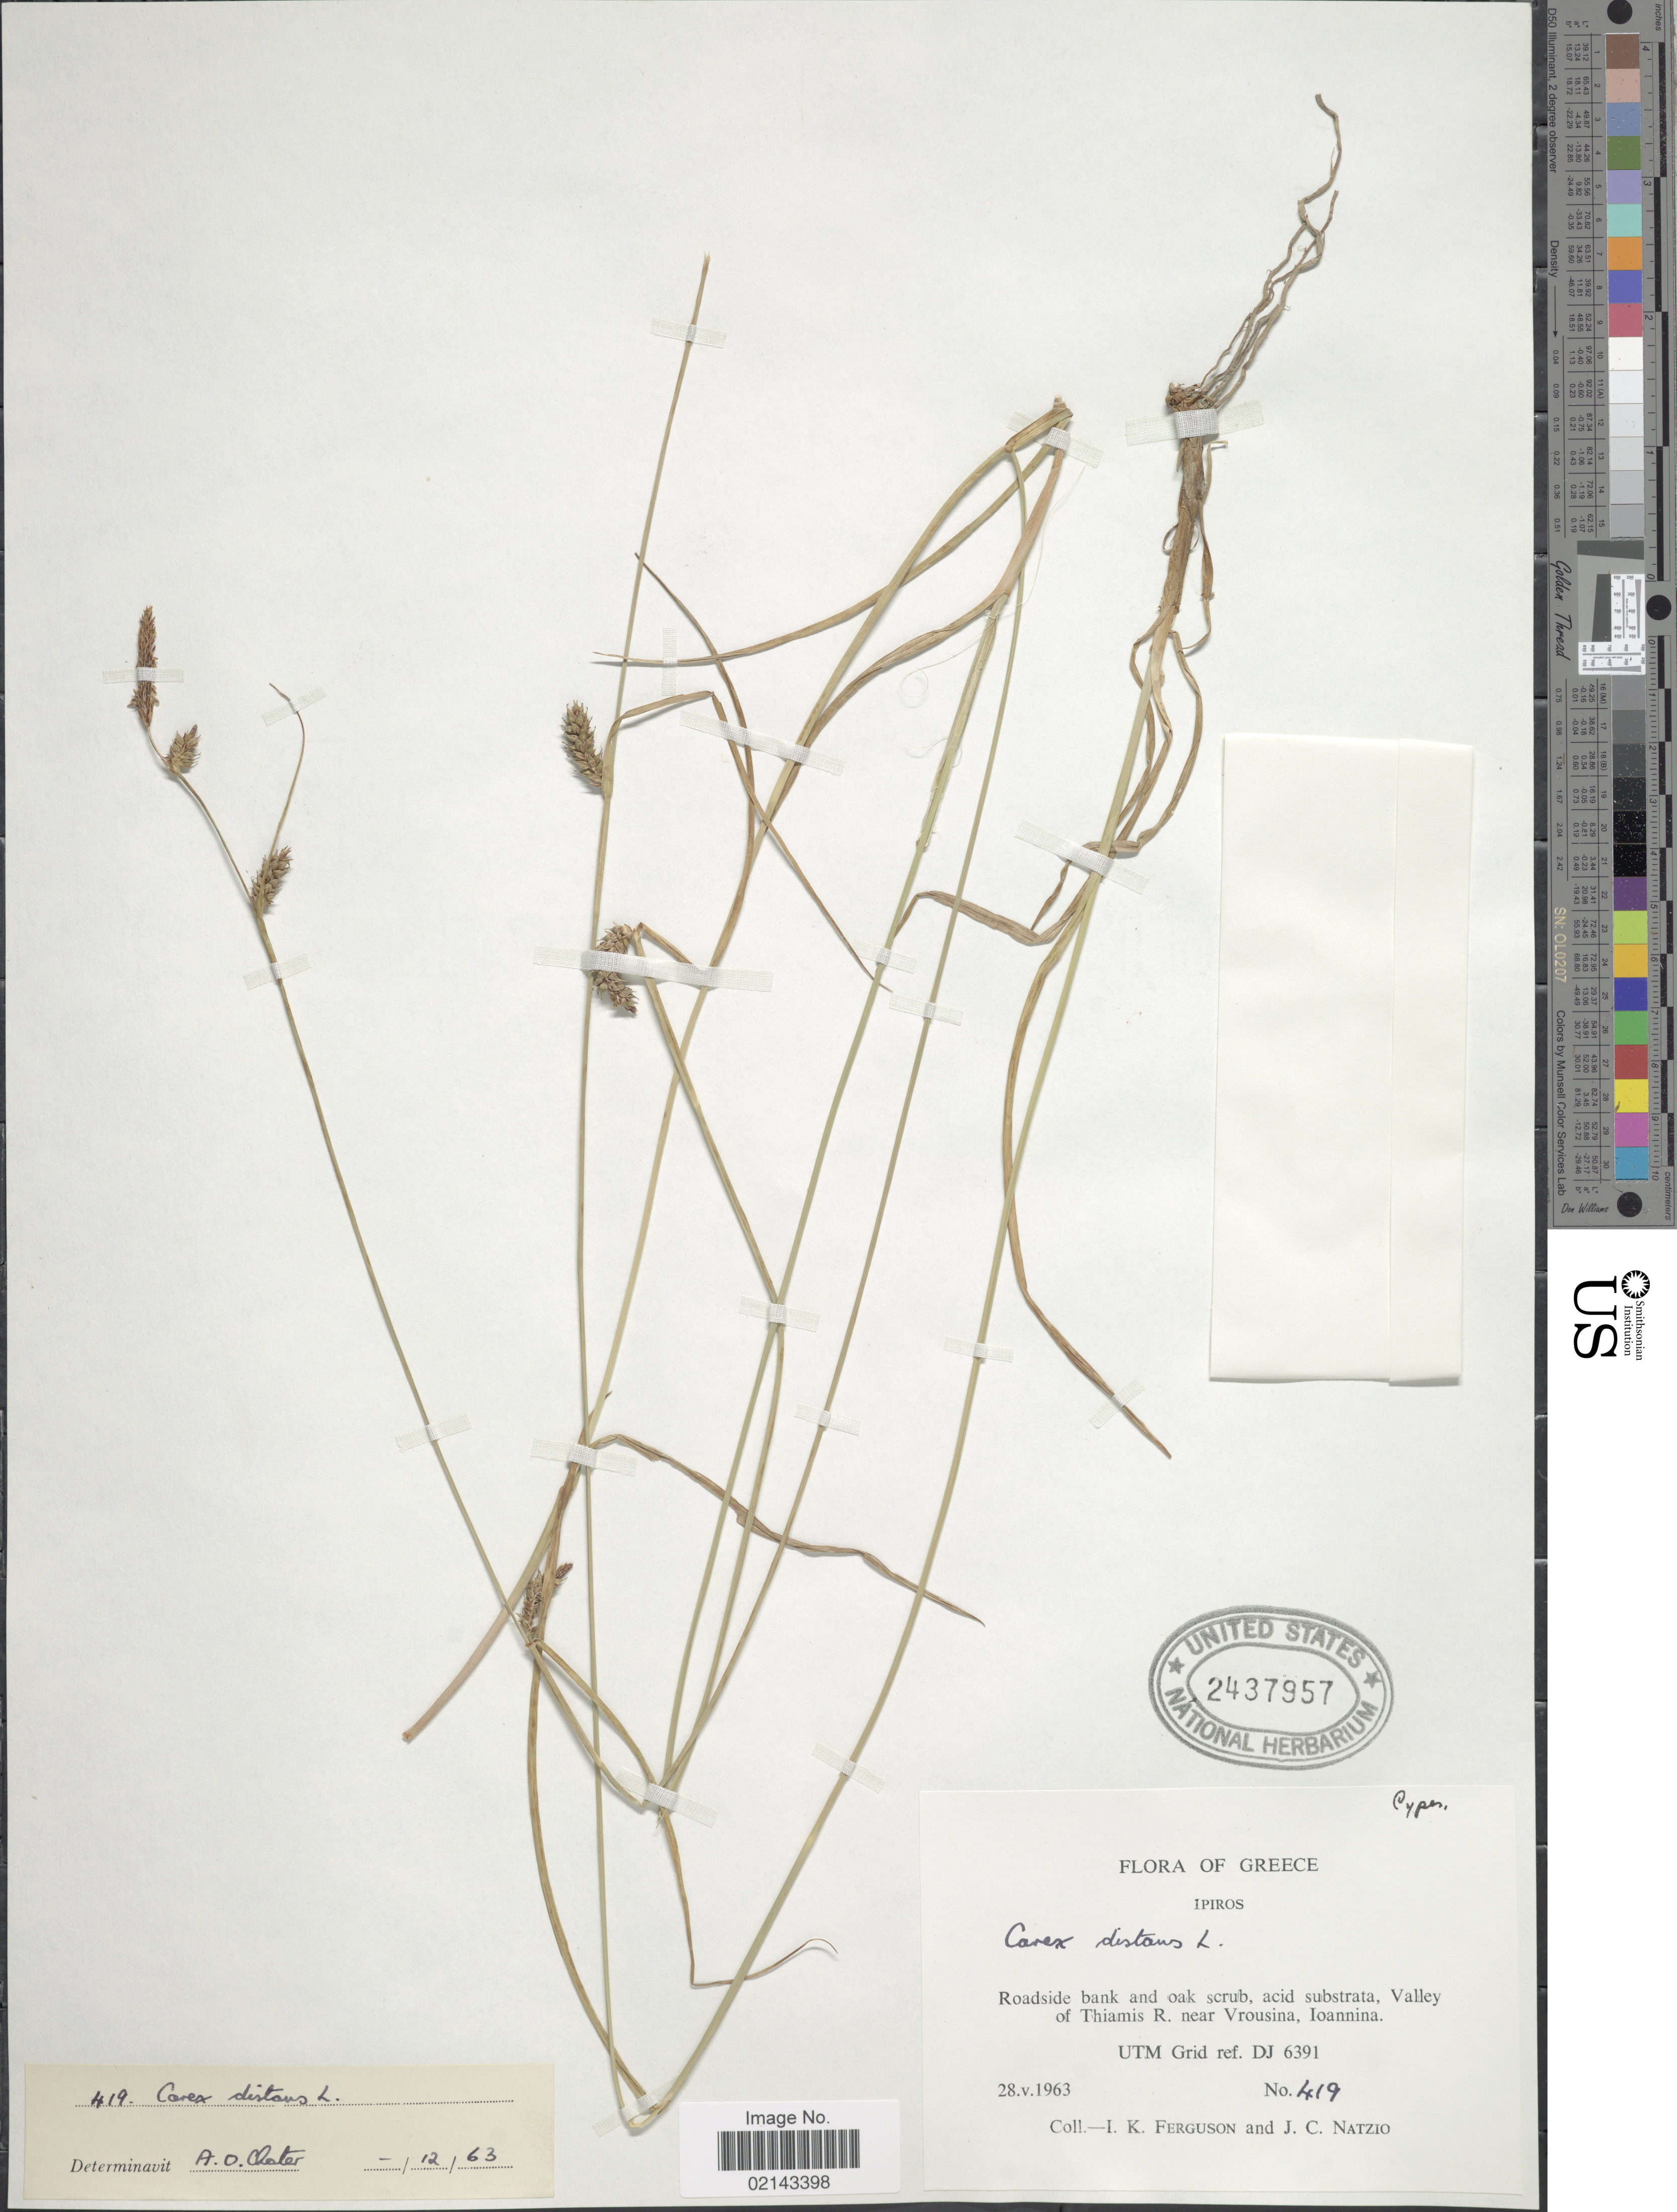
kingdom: Plantae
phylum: Tracheophyta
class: Liliopsida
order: Poales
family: Cyperaceae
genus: Carex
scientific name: Carex distans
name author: L.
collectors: I. K. Ferguson & J. Natzio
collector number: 419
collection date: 1963-05-28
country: Greece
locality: Ipiros, Roadside bank and oak scrub, acid substrata, Valley of Thiamis R. near Vrousina, Ioannina, UTM Grid ref. DJ 6391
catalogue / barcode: US 2437957